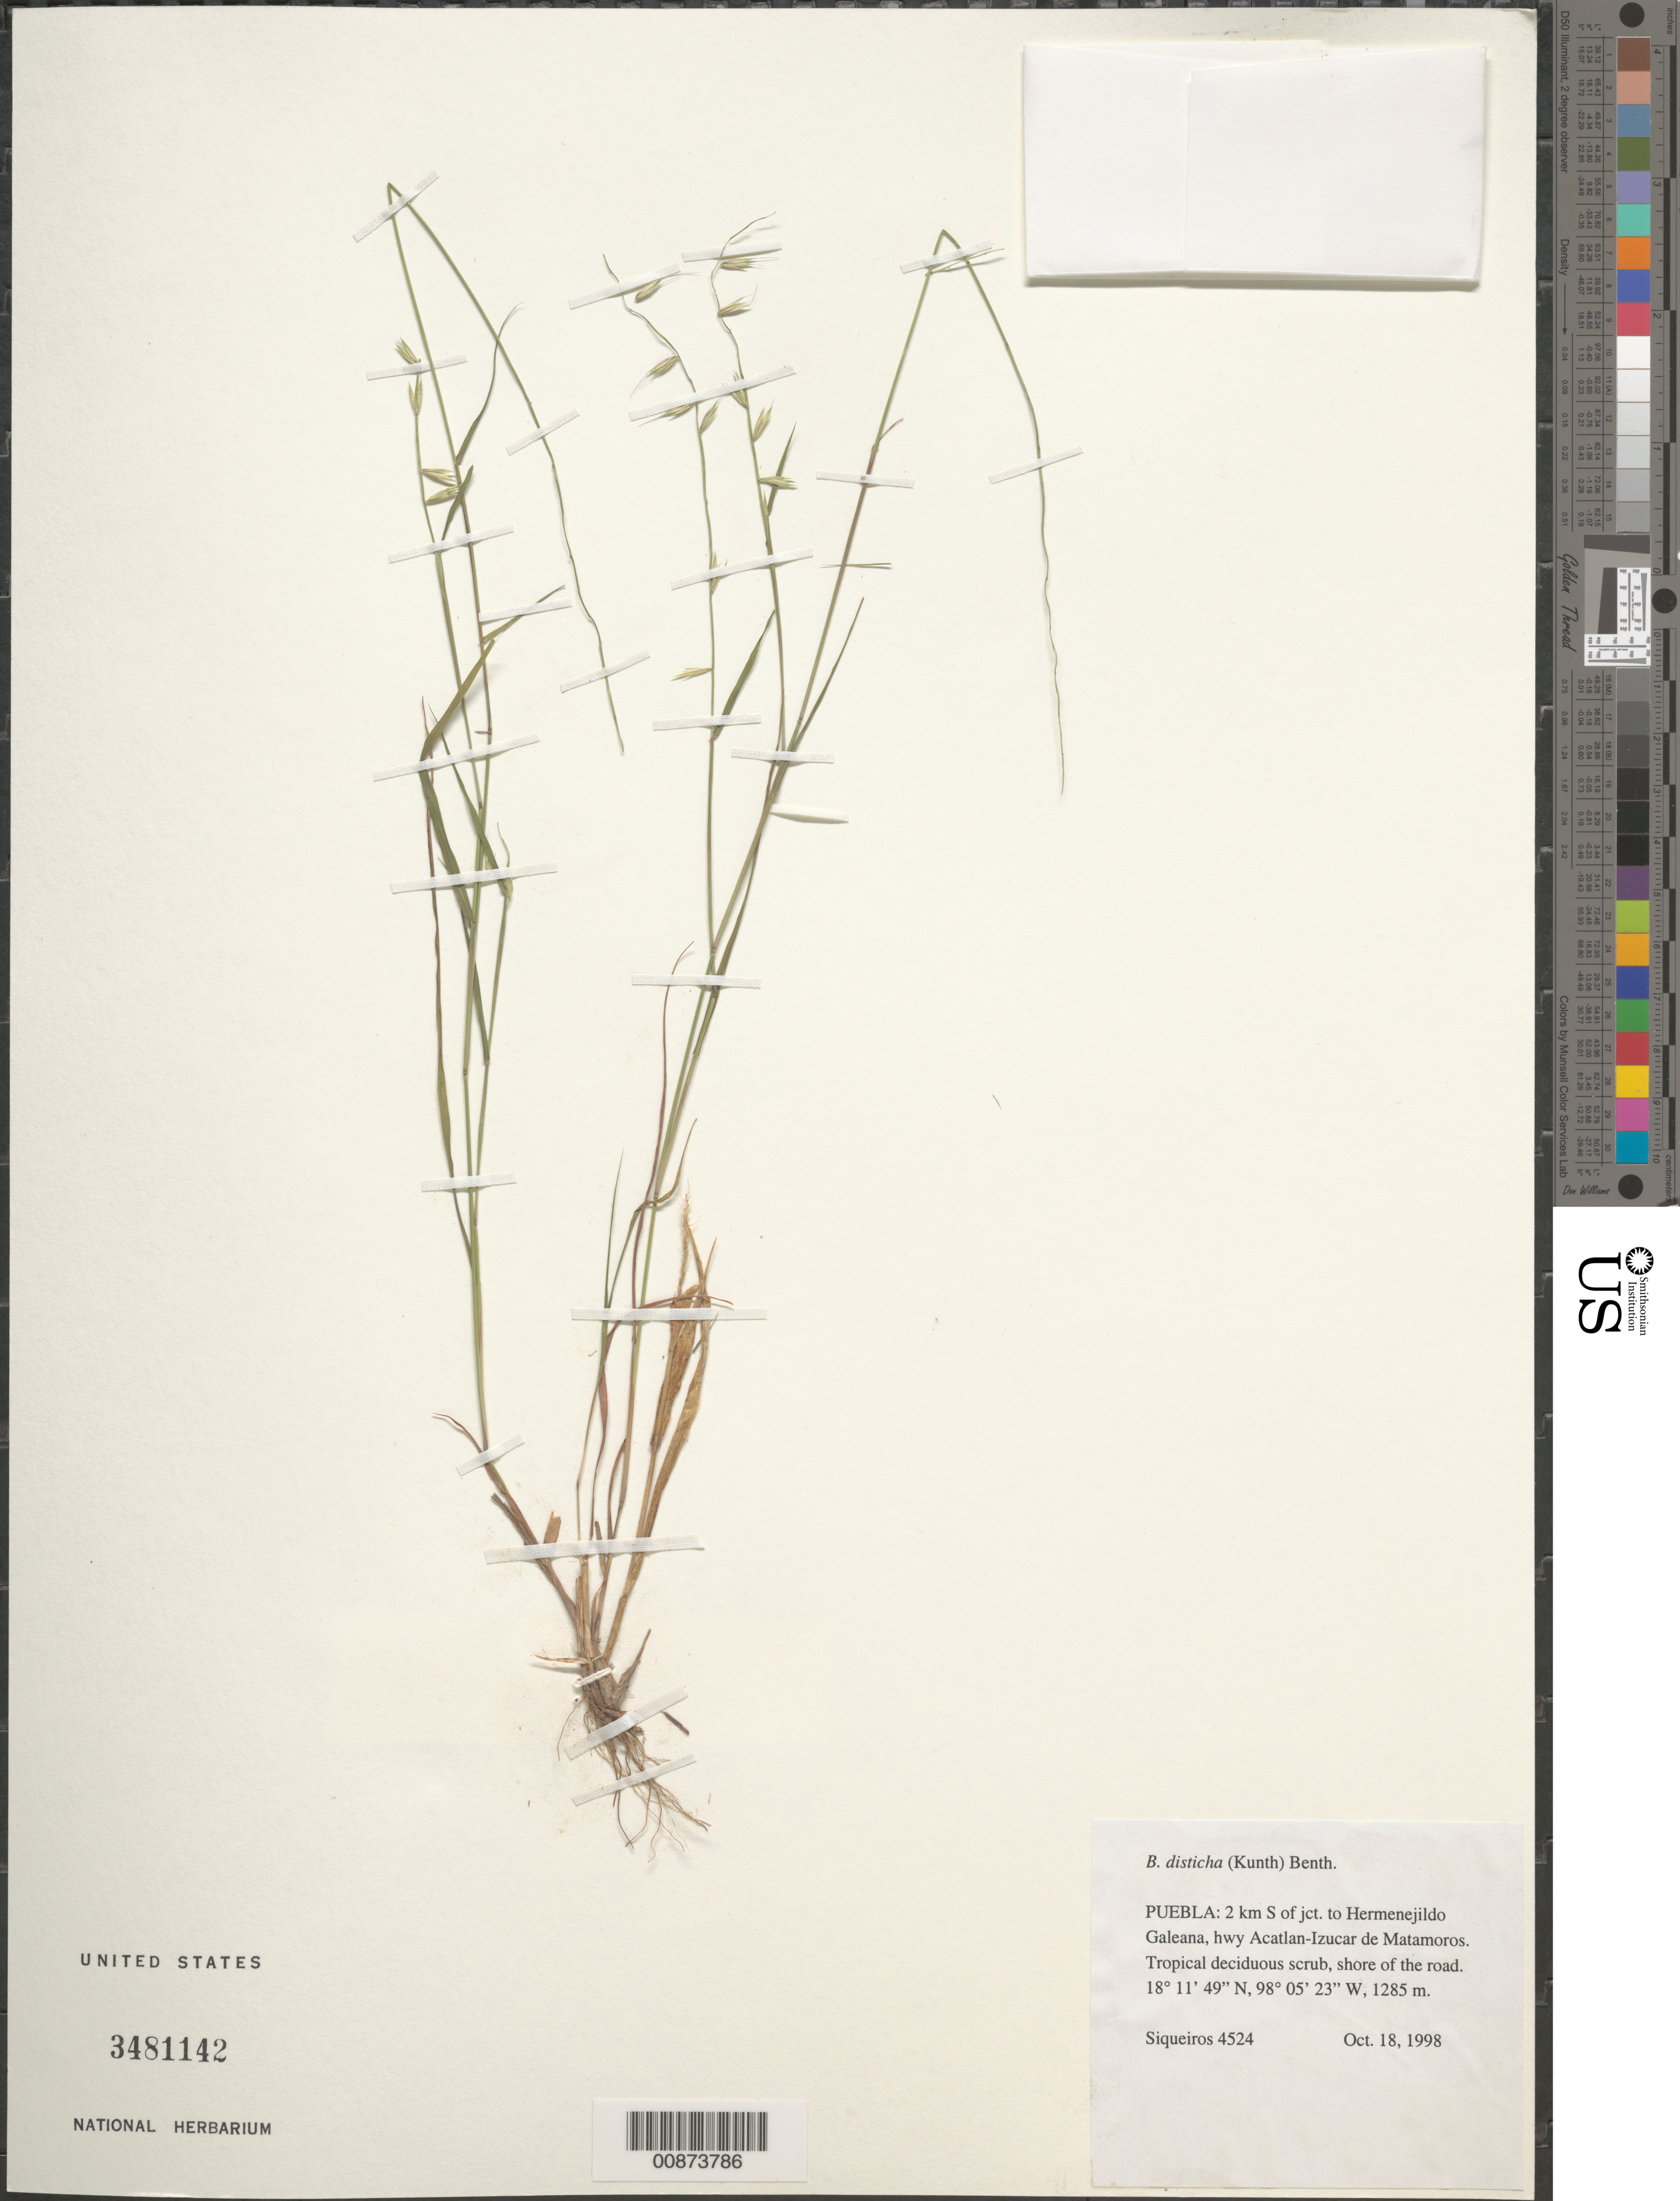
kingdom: Plantae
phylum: Tracheophyta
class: Liliopsida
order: Poales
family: Poaceae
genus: Bouteloua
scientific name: Bouteloua disticha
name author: (Kunth) Benth.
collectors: M. E. Siqueiros Delgado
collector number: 4524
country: Mexico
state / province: Puebla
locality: S of Hermenejildo Galeana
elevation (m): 4524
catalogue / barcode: US 3481142